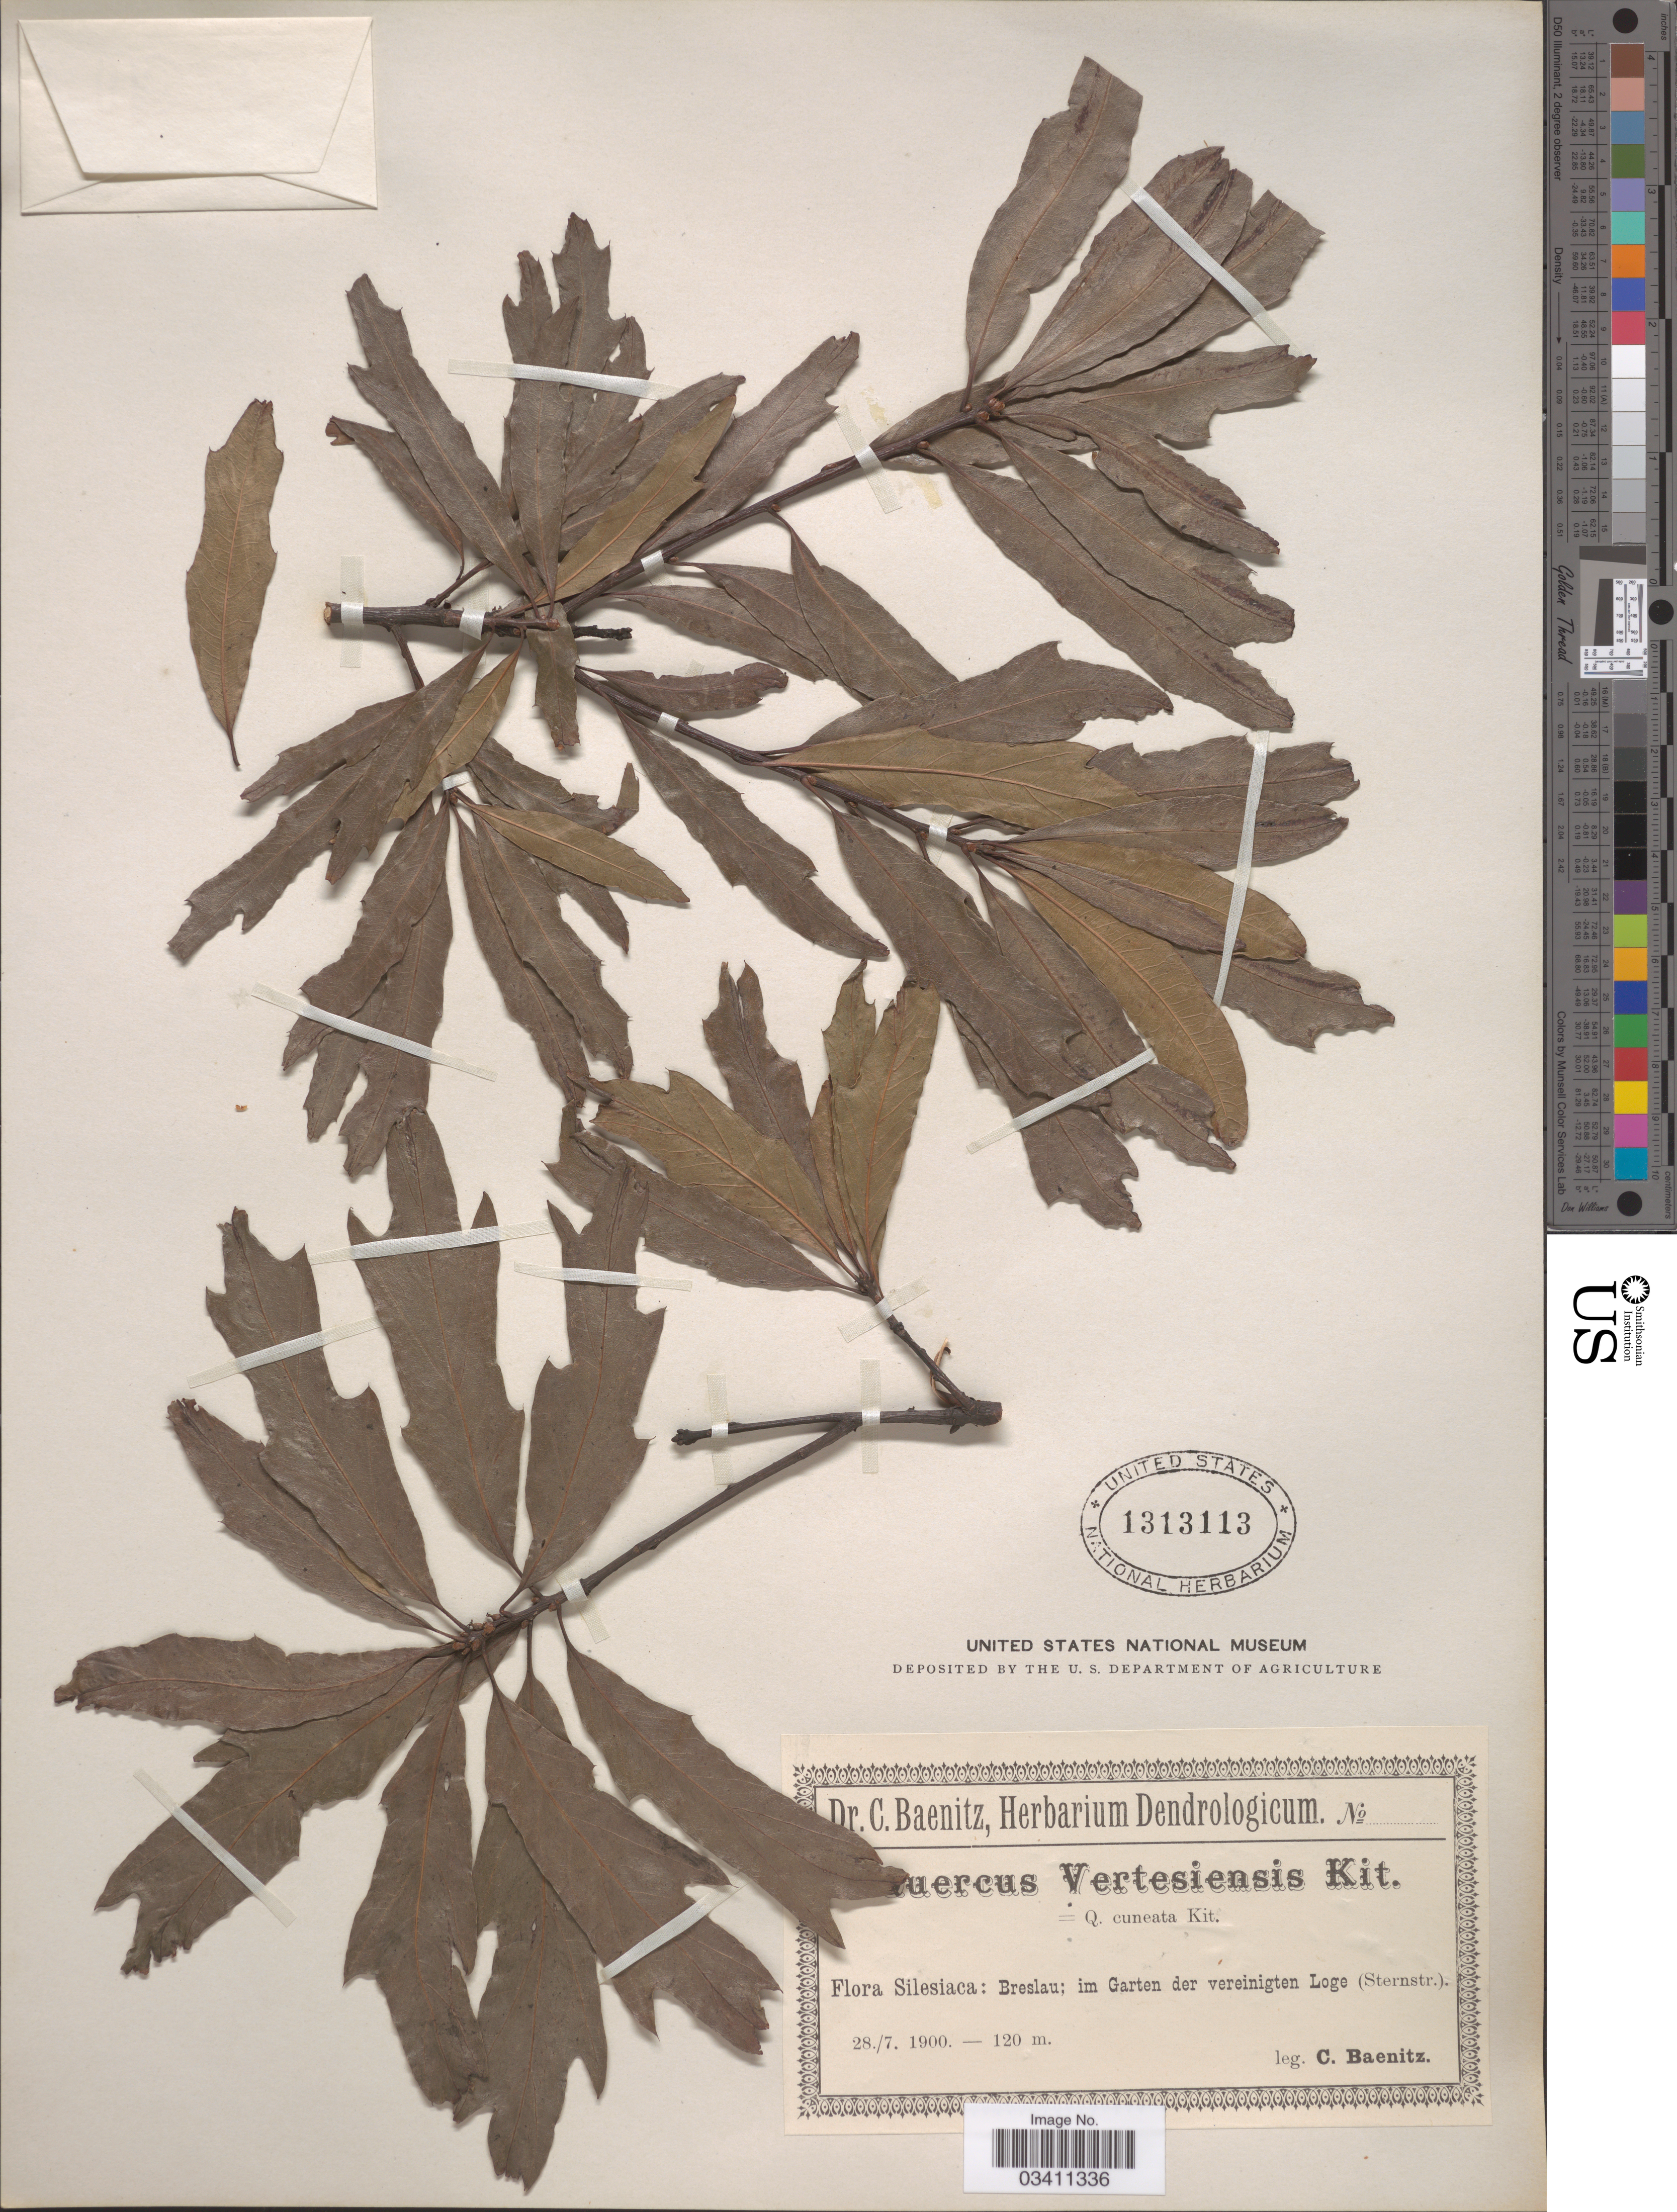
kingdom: Plantae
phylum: Tracheophyta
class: Magnoliopsida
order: Fagales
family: Fagaceae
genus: Quercus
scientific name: Quercus vertesiensis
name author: Kit.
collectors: C. G. Baenitz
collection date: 1900-07-28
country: Poland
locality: Silesiaca: Breslau; im Garten der vereinigten Loge (Sternstr.).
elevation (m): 120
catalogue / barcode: US 1313113